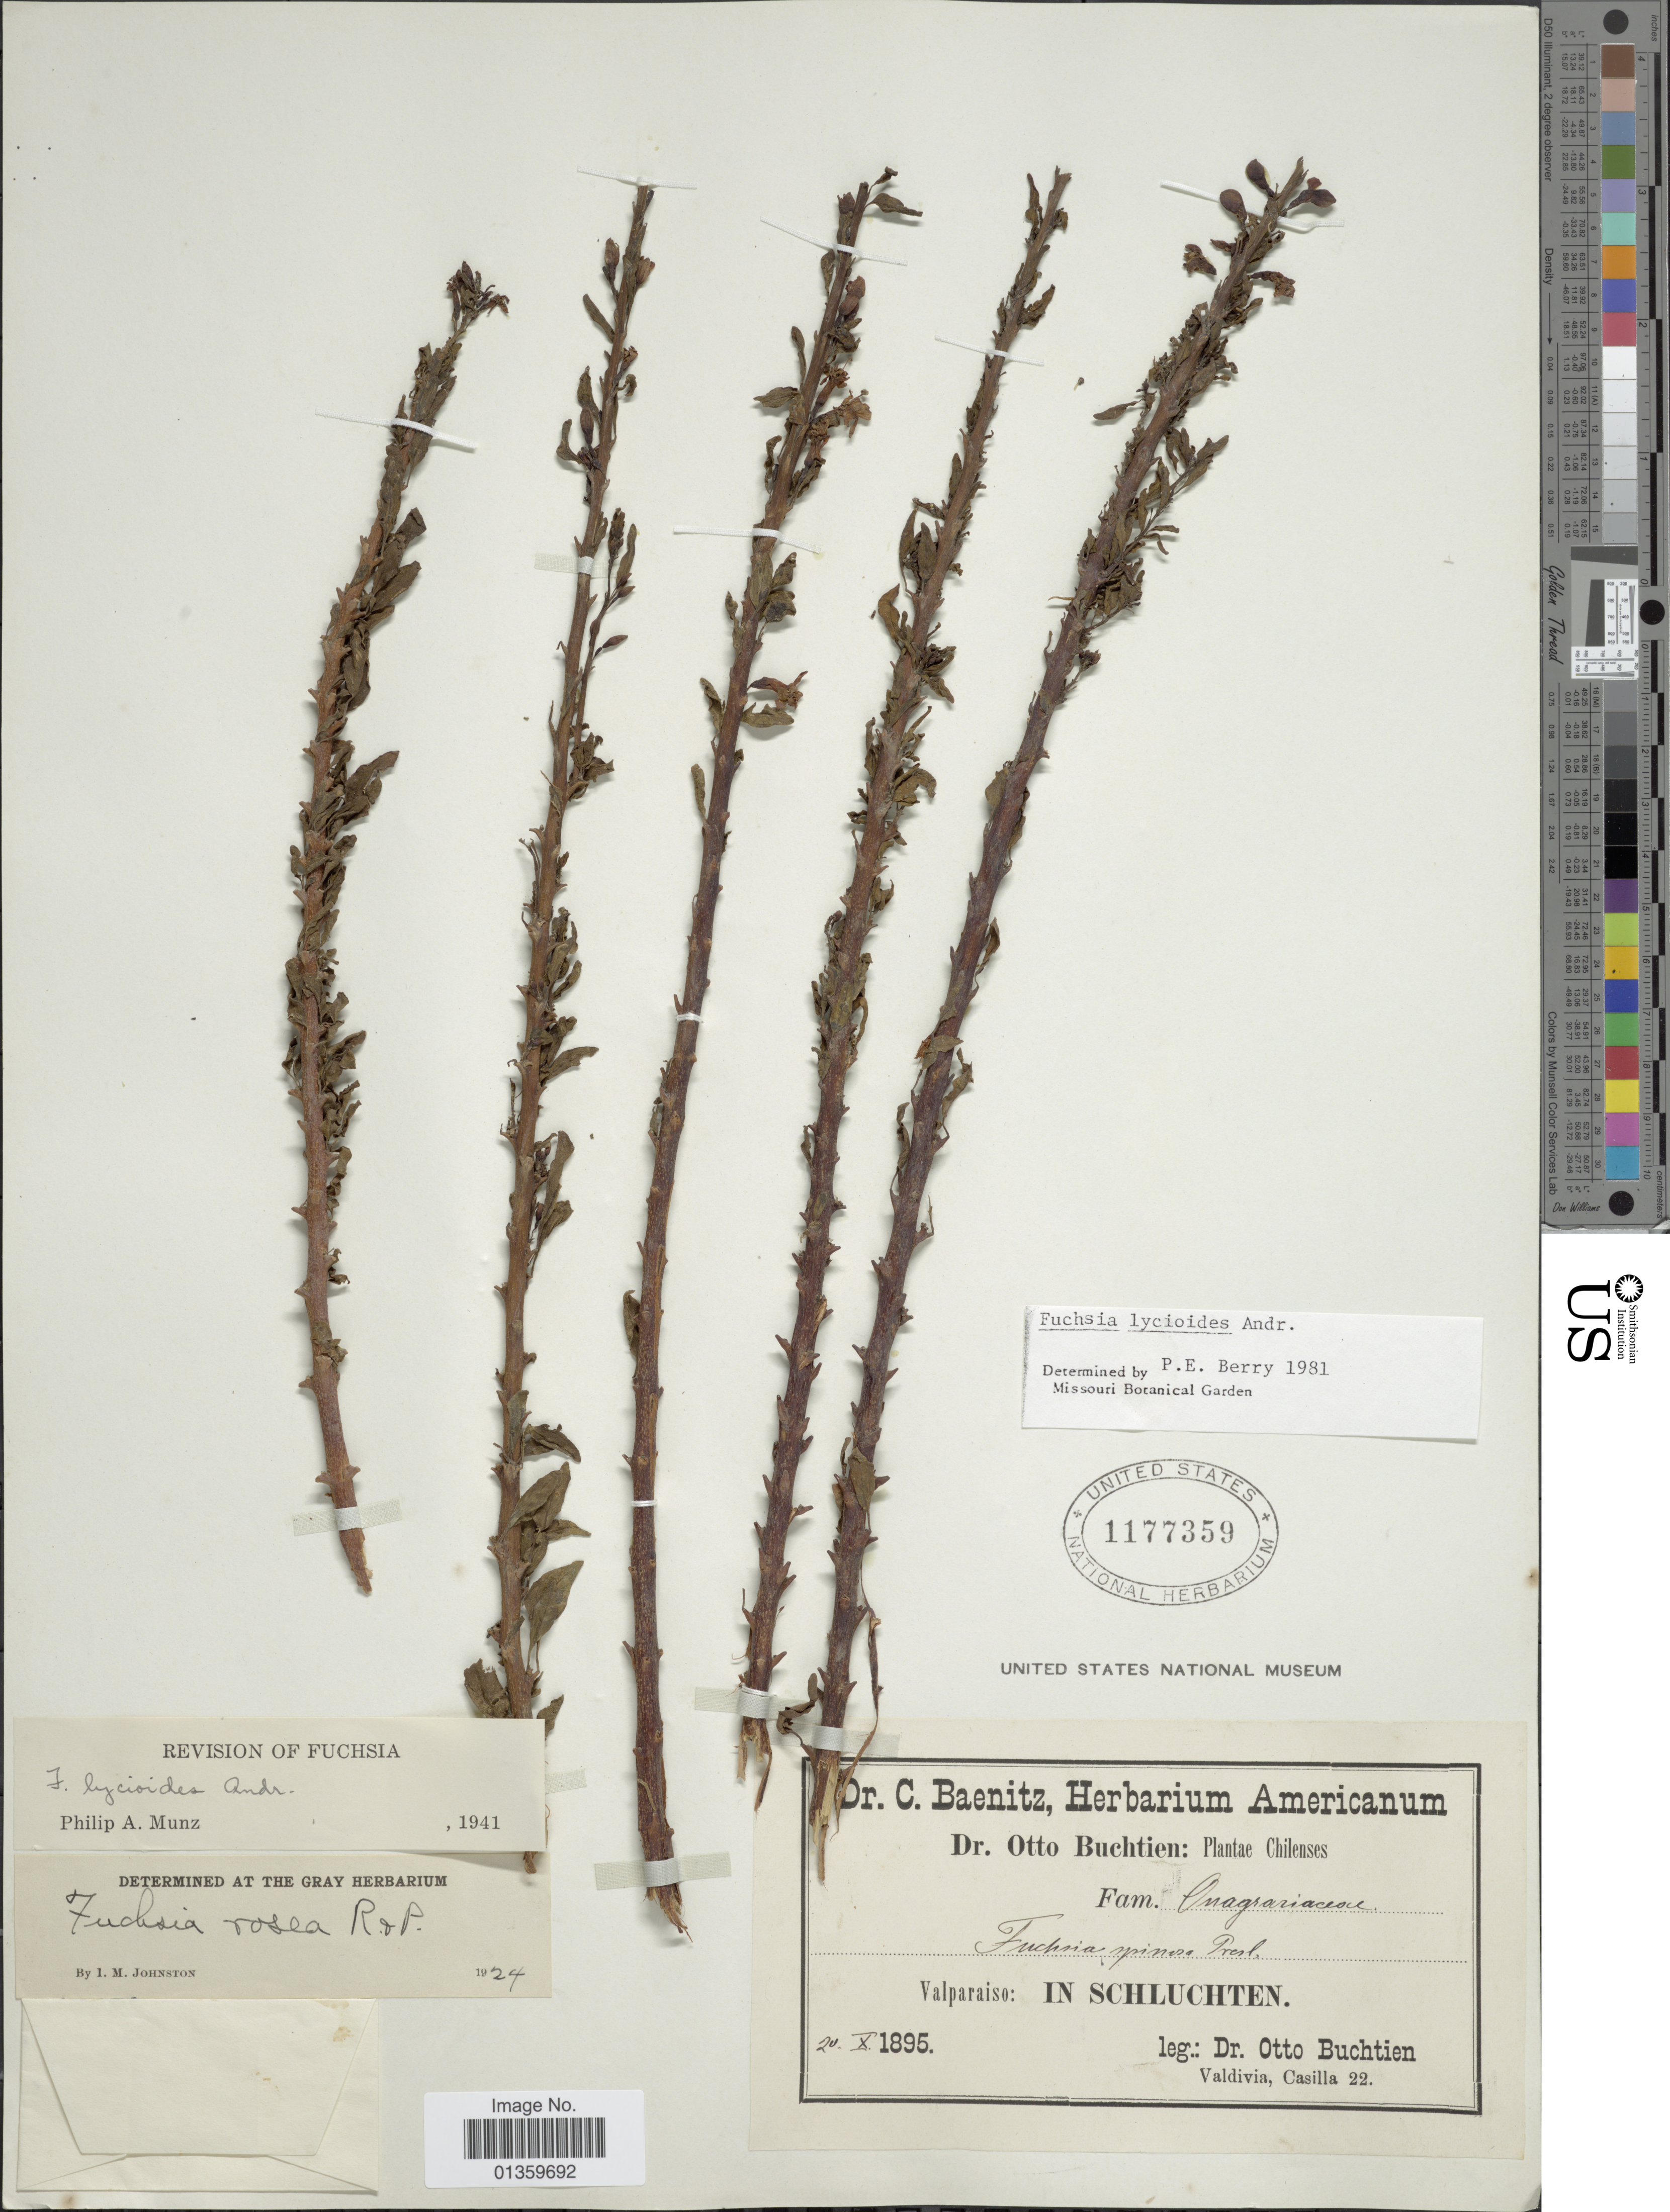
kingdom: Plantae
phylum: Tracheophyta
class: Magnoliopsida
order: Myrtales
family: Onagraceae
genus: Fuchsia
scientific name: Fuchsia lycioides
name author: Andrews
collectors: O. Buchtien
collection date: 1895-10-20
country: Chile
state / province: Valparaiso (V)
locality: In Schluchten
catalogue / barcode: US 1177359